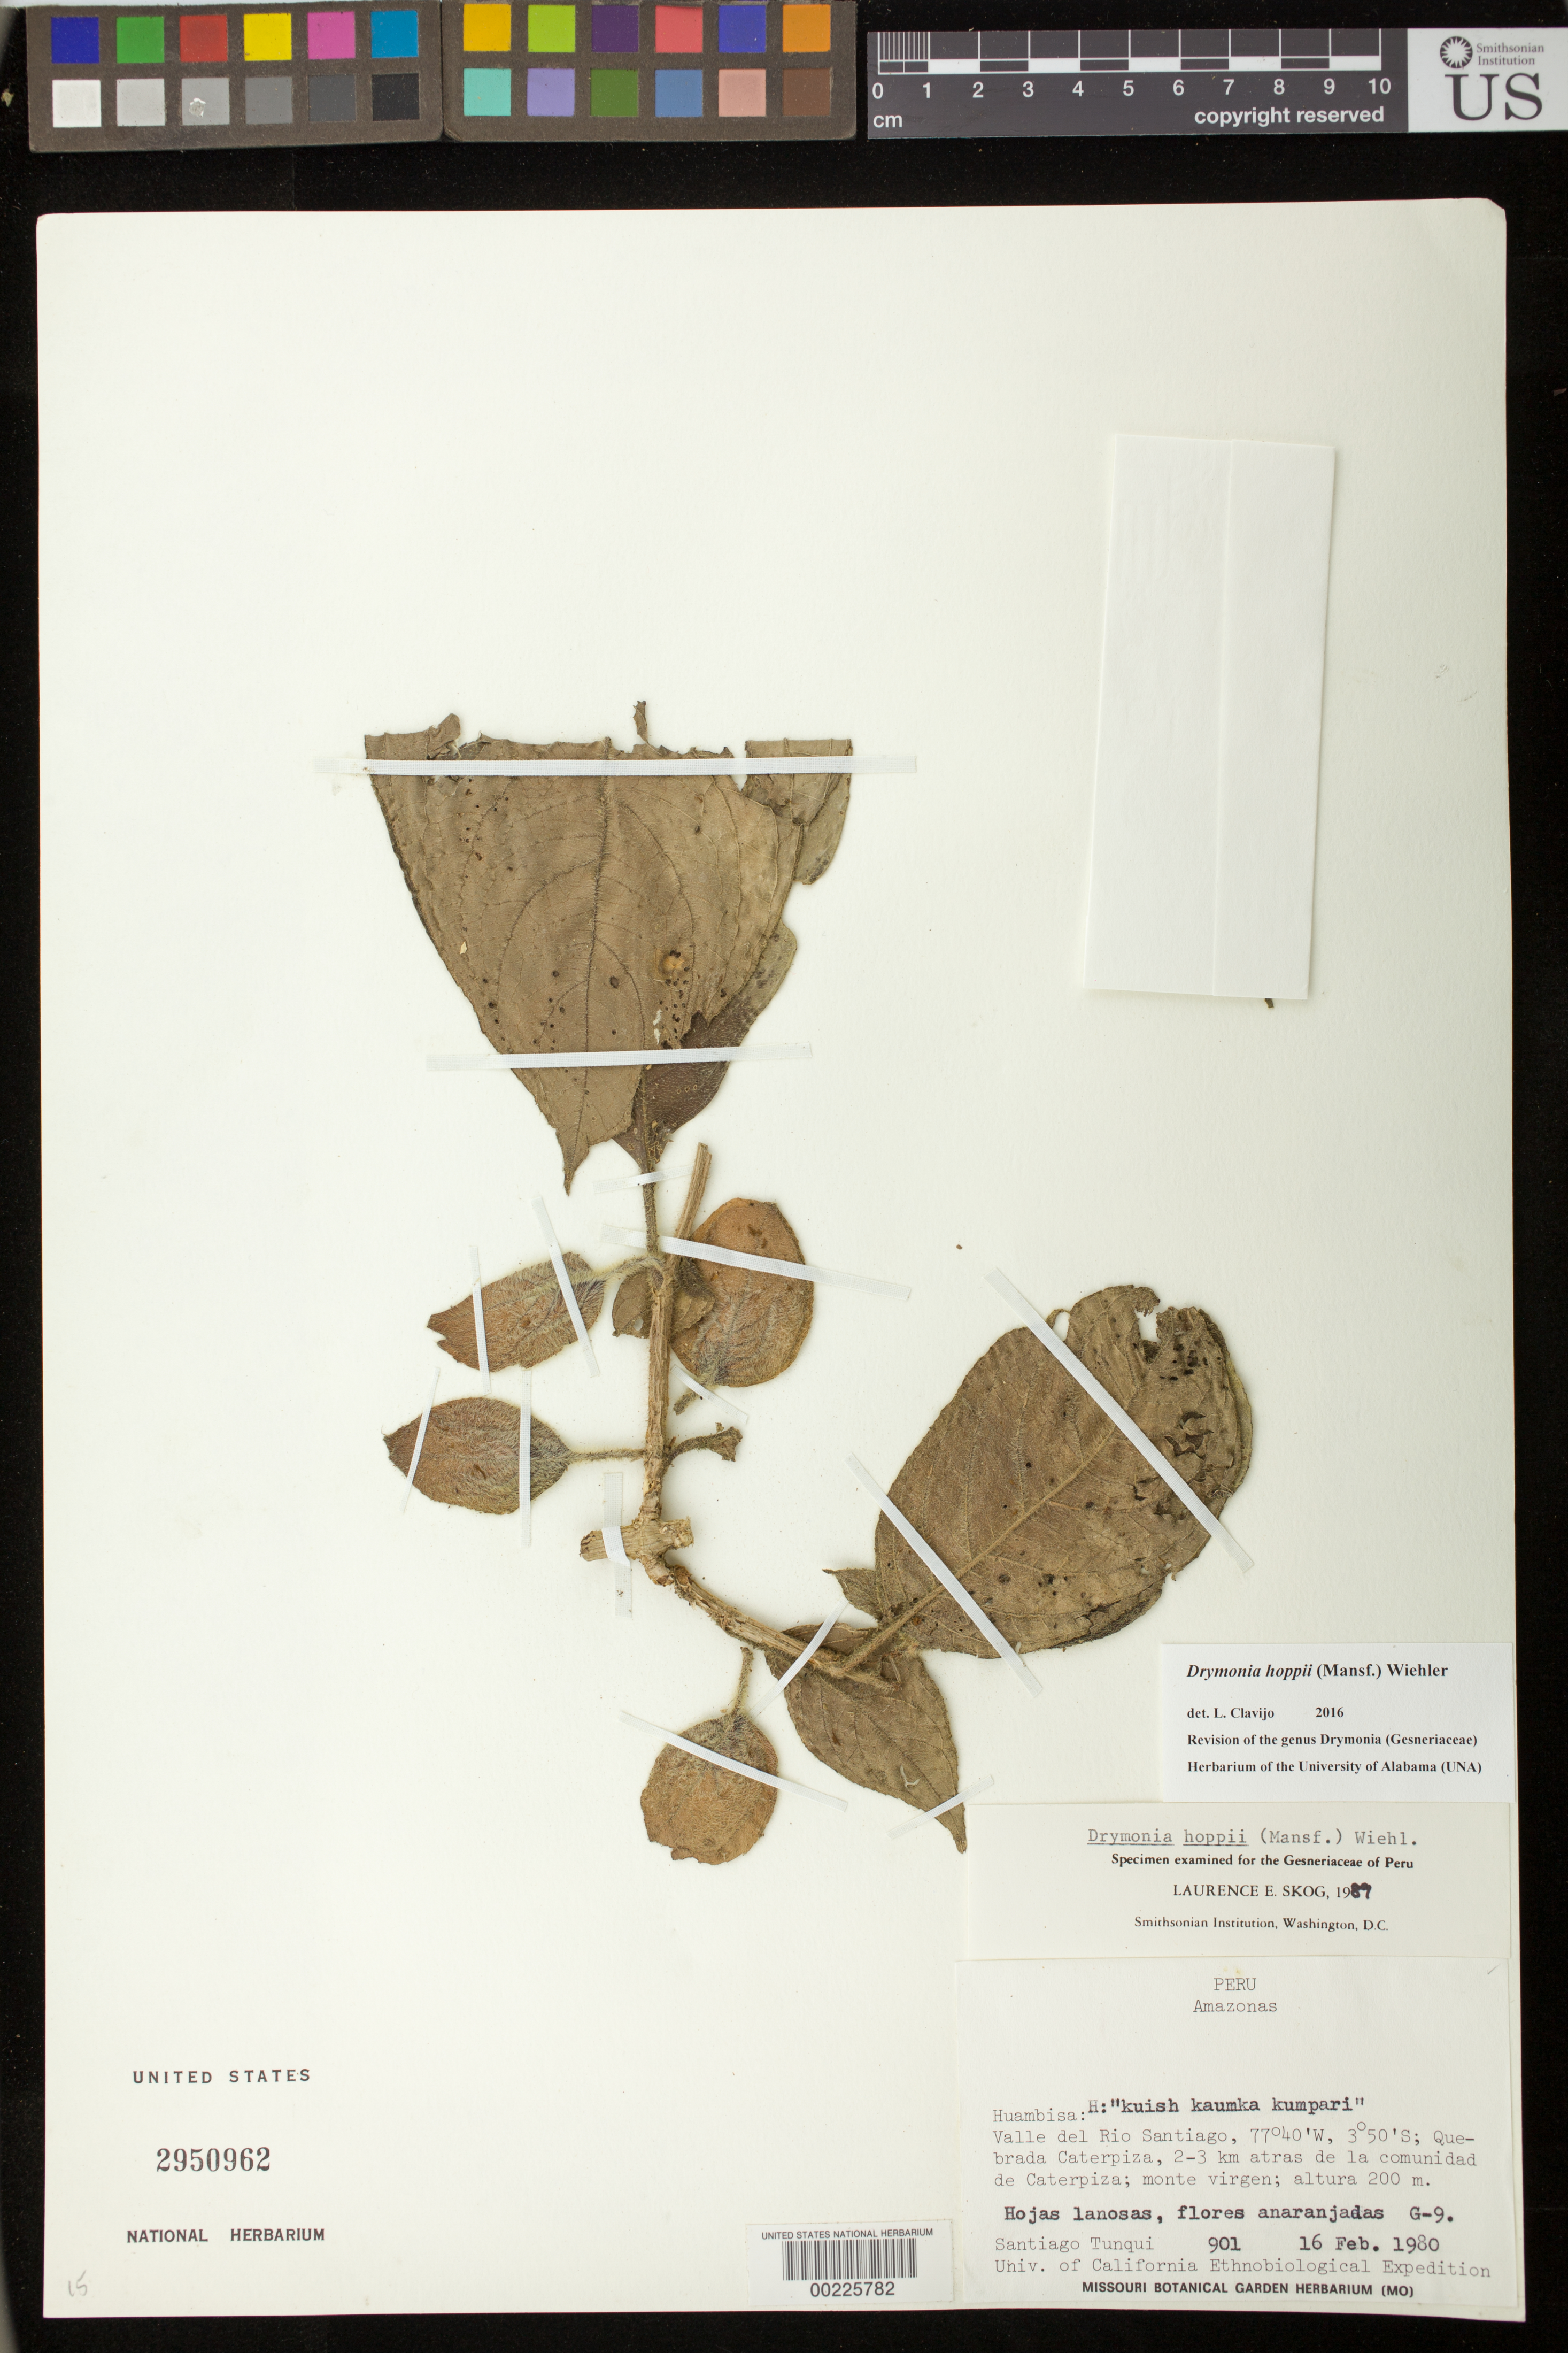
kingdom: Plantae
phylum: Tracheophyta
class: Magnoliopsida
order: Lamiales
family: Gesneriaceae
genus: Drymonia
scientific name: Drymonia hoppii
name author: (Mansf.) Wiehler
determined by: Skog, Laurence E.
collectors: S. Tunqui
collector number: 901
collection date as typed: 16 Feb 1980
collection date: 1980-02-16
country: Peru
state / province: Amazonas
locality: Valle del Rio Santiago, Quebrada Caterpiza, 2-3 km atras de la comunidad de Caterpiza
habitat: Monte virgen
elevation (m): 200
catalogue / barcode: US 2950962